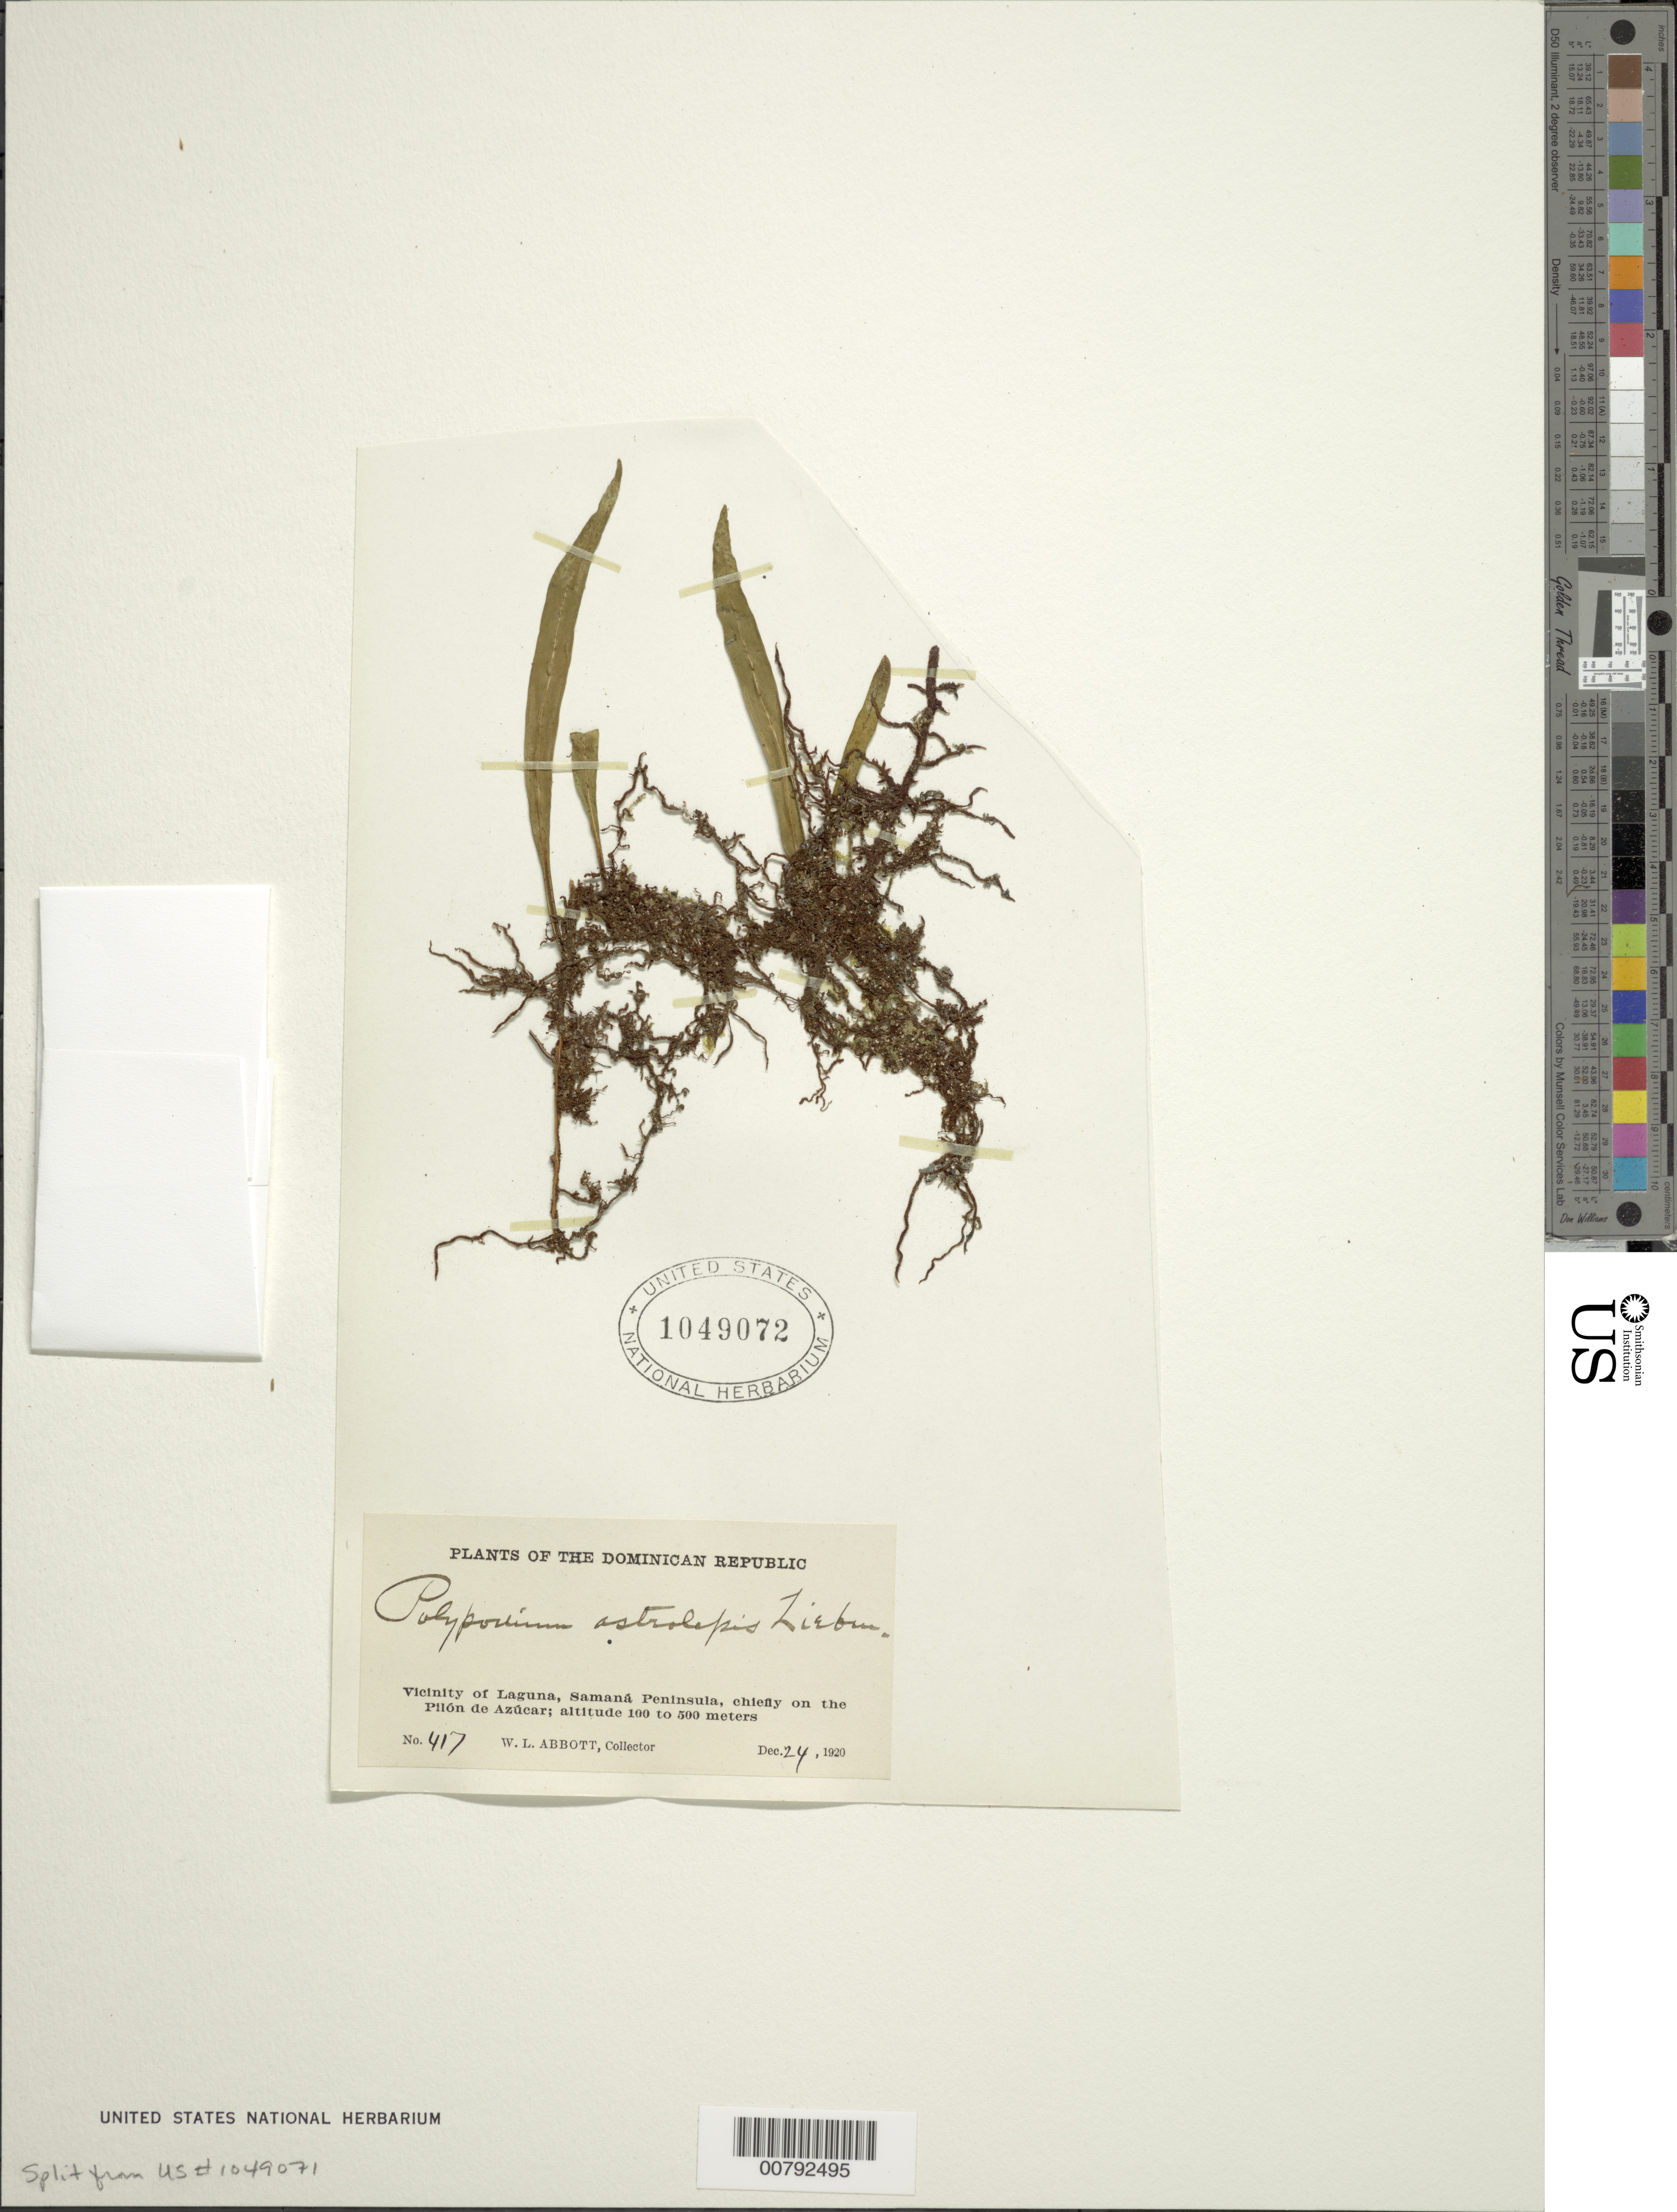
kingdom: Plantae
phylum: Tracheophyta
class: Polypodiopsida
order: Polypodiales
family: Polypodiaceae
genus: Pleopeltis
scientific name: Pleopeltis astrolepis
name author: (Liebm.) E. Fourn.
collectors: W. L. Abbott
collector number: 417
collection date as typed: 24 Dec 1920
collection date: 1920-12-24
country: Dominican Republic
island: Hispaniola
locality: Laguna, Samaná Peninsula, chiefly on the Pilón Azúcar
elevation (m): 100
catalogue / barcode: US 1049072